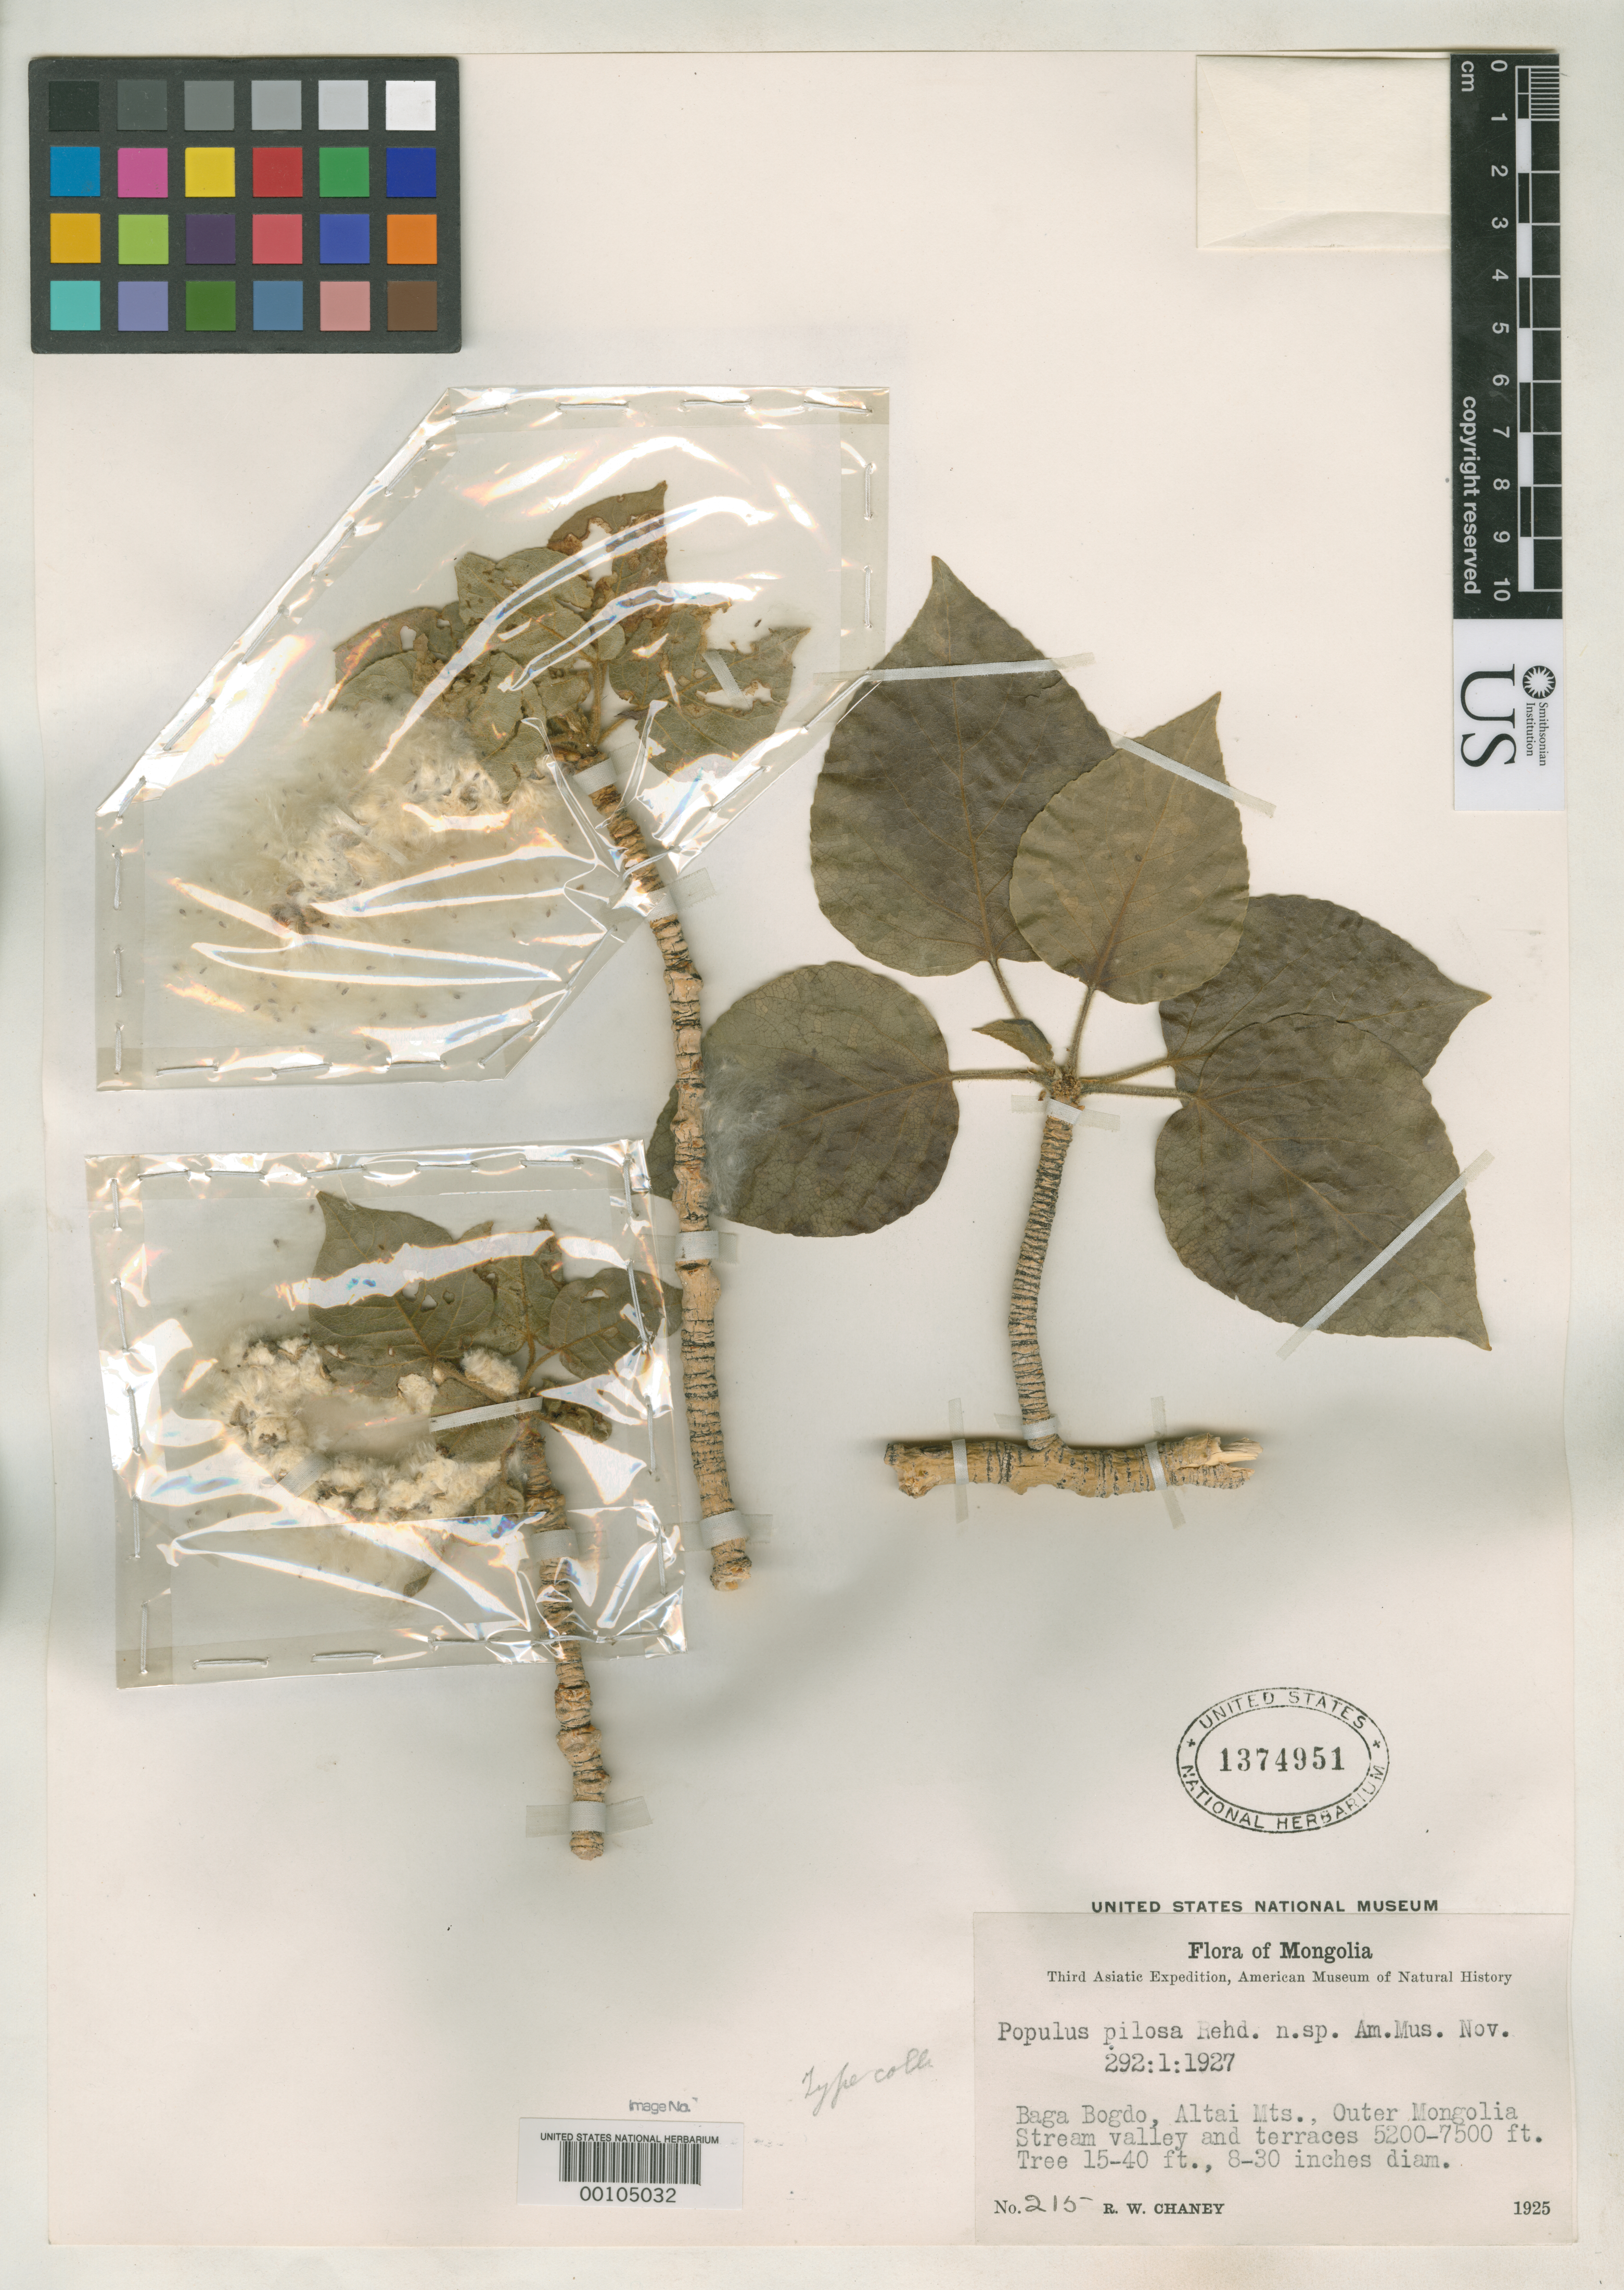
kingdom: Plantae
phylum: Tracheophyta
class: Magnoliopsida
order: Malpighiales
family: Salicaceae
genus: Populus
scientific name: Populus pilosa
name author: Rehder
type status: Type Collection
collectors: R. Chaney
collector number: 215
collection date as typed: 1925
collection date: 1925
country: Mongolia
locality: Baga Bogdo, Altai Mts., outer Mongolia, stream valley & terraces.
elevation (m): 1585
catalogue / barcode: US 1374951